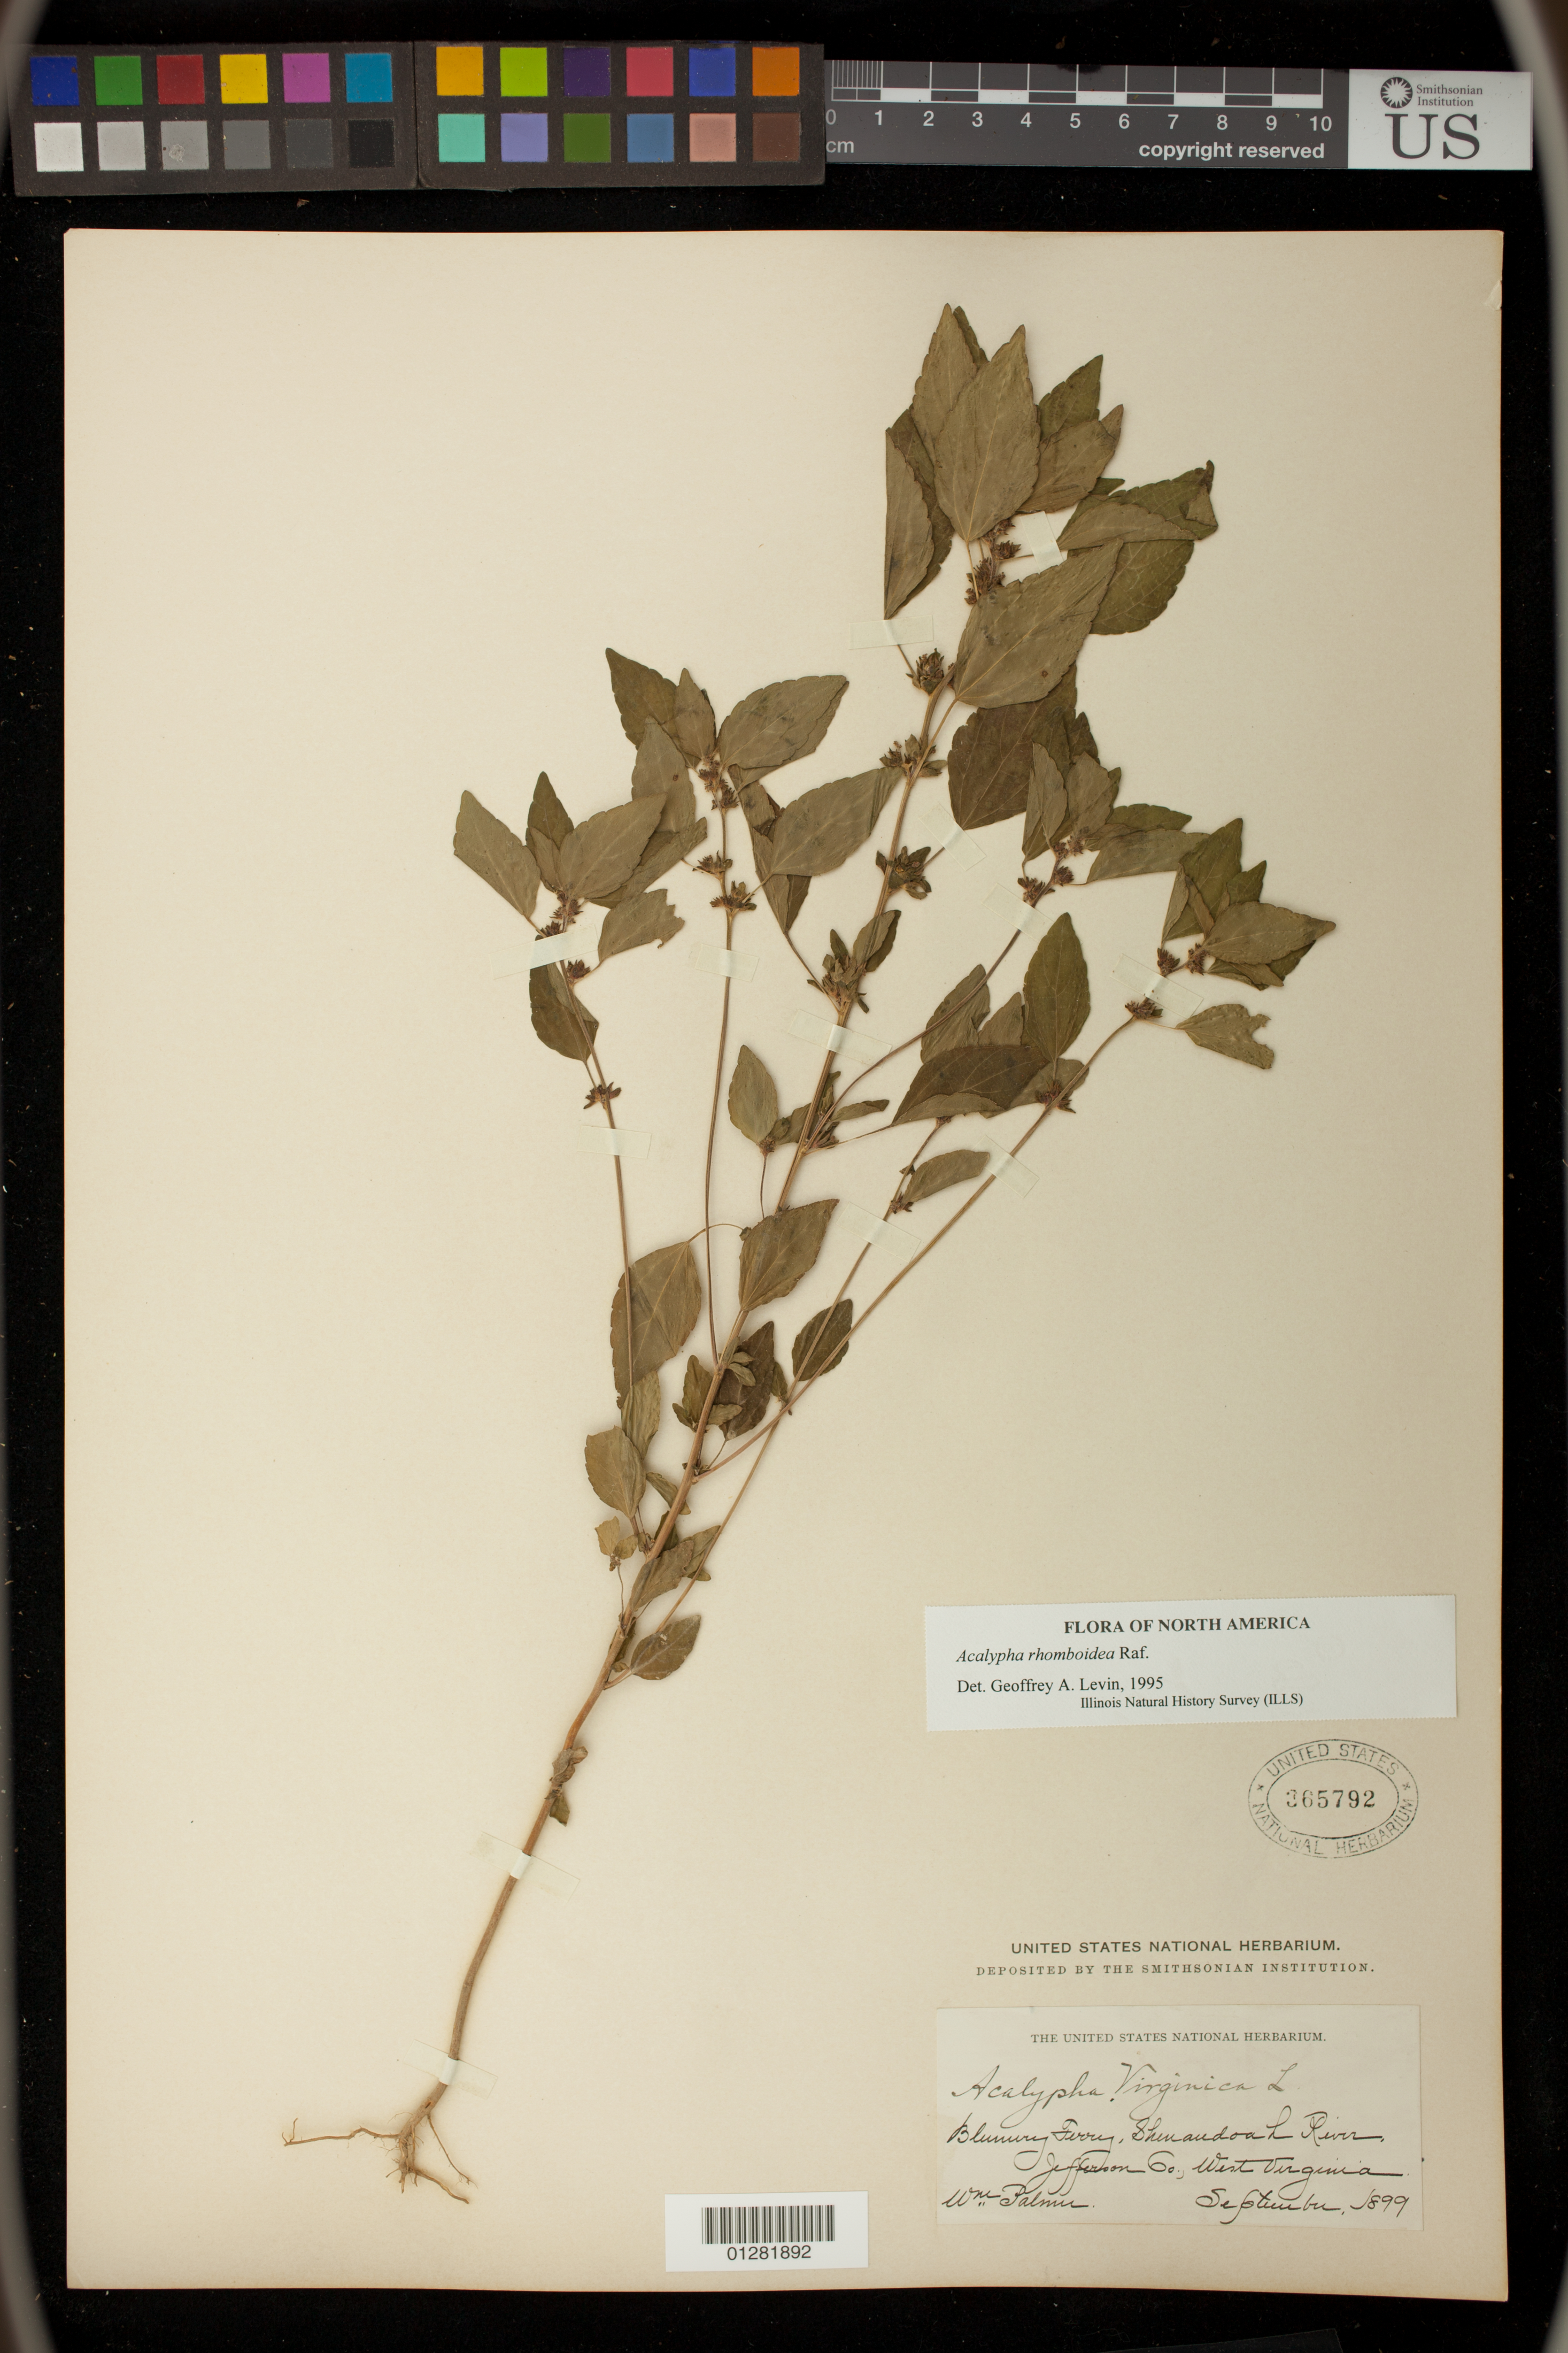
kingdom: Plantae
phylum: Tracheophyta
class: Magnoliopsida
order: Malpighiales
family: Euphorbiaceae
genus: Acalypha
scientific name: Acalypha rhomboidea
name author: Raf.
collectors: W. Palmer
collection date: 1899-09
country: United States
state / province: West Virginia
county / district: Jefferson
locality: Blunury Ferry, Shenandoah River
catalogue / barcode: US 365792